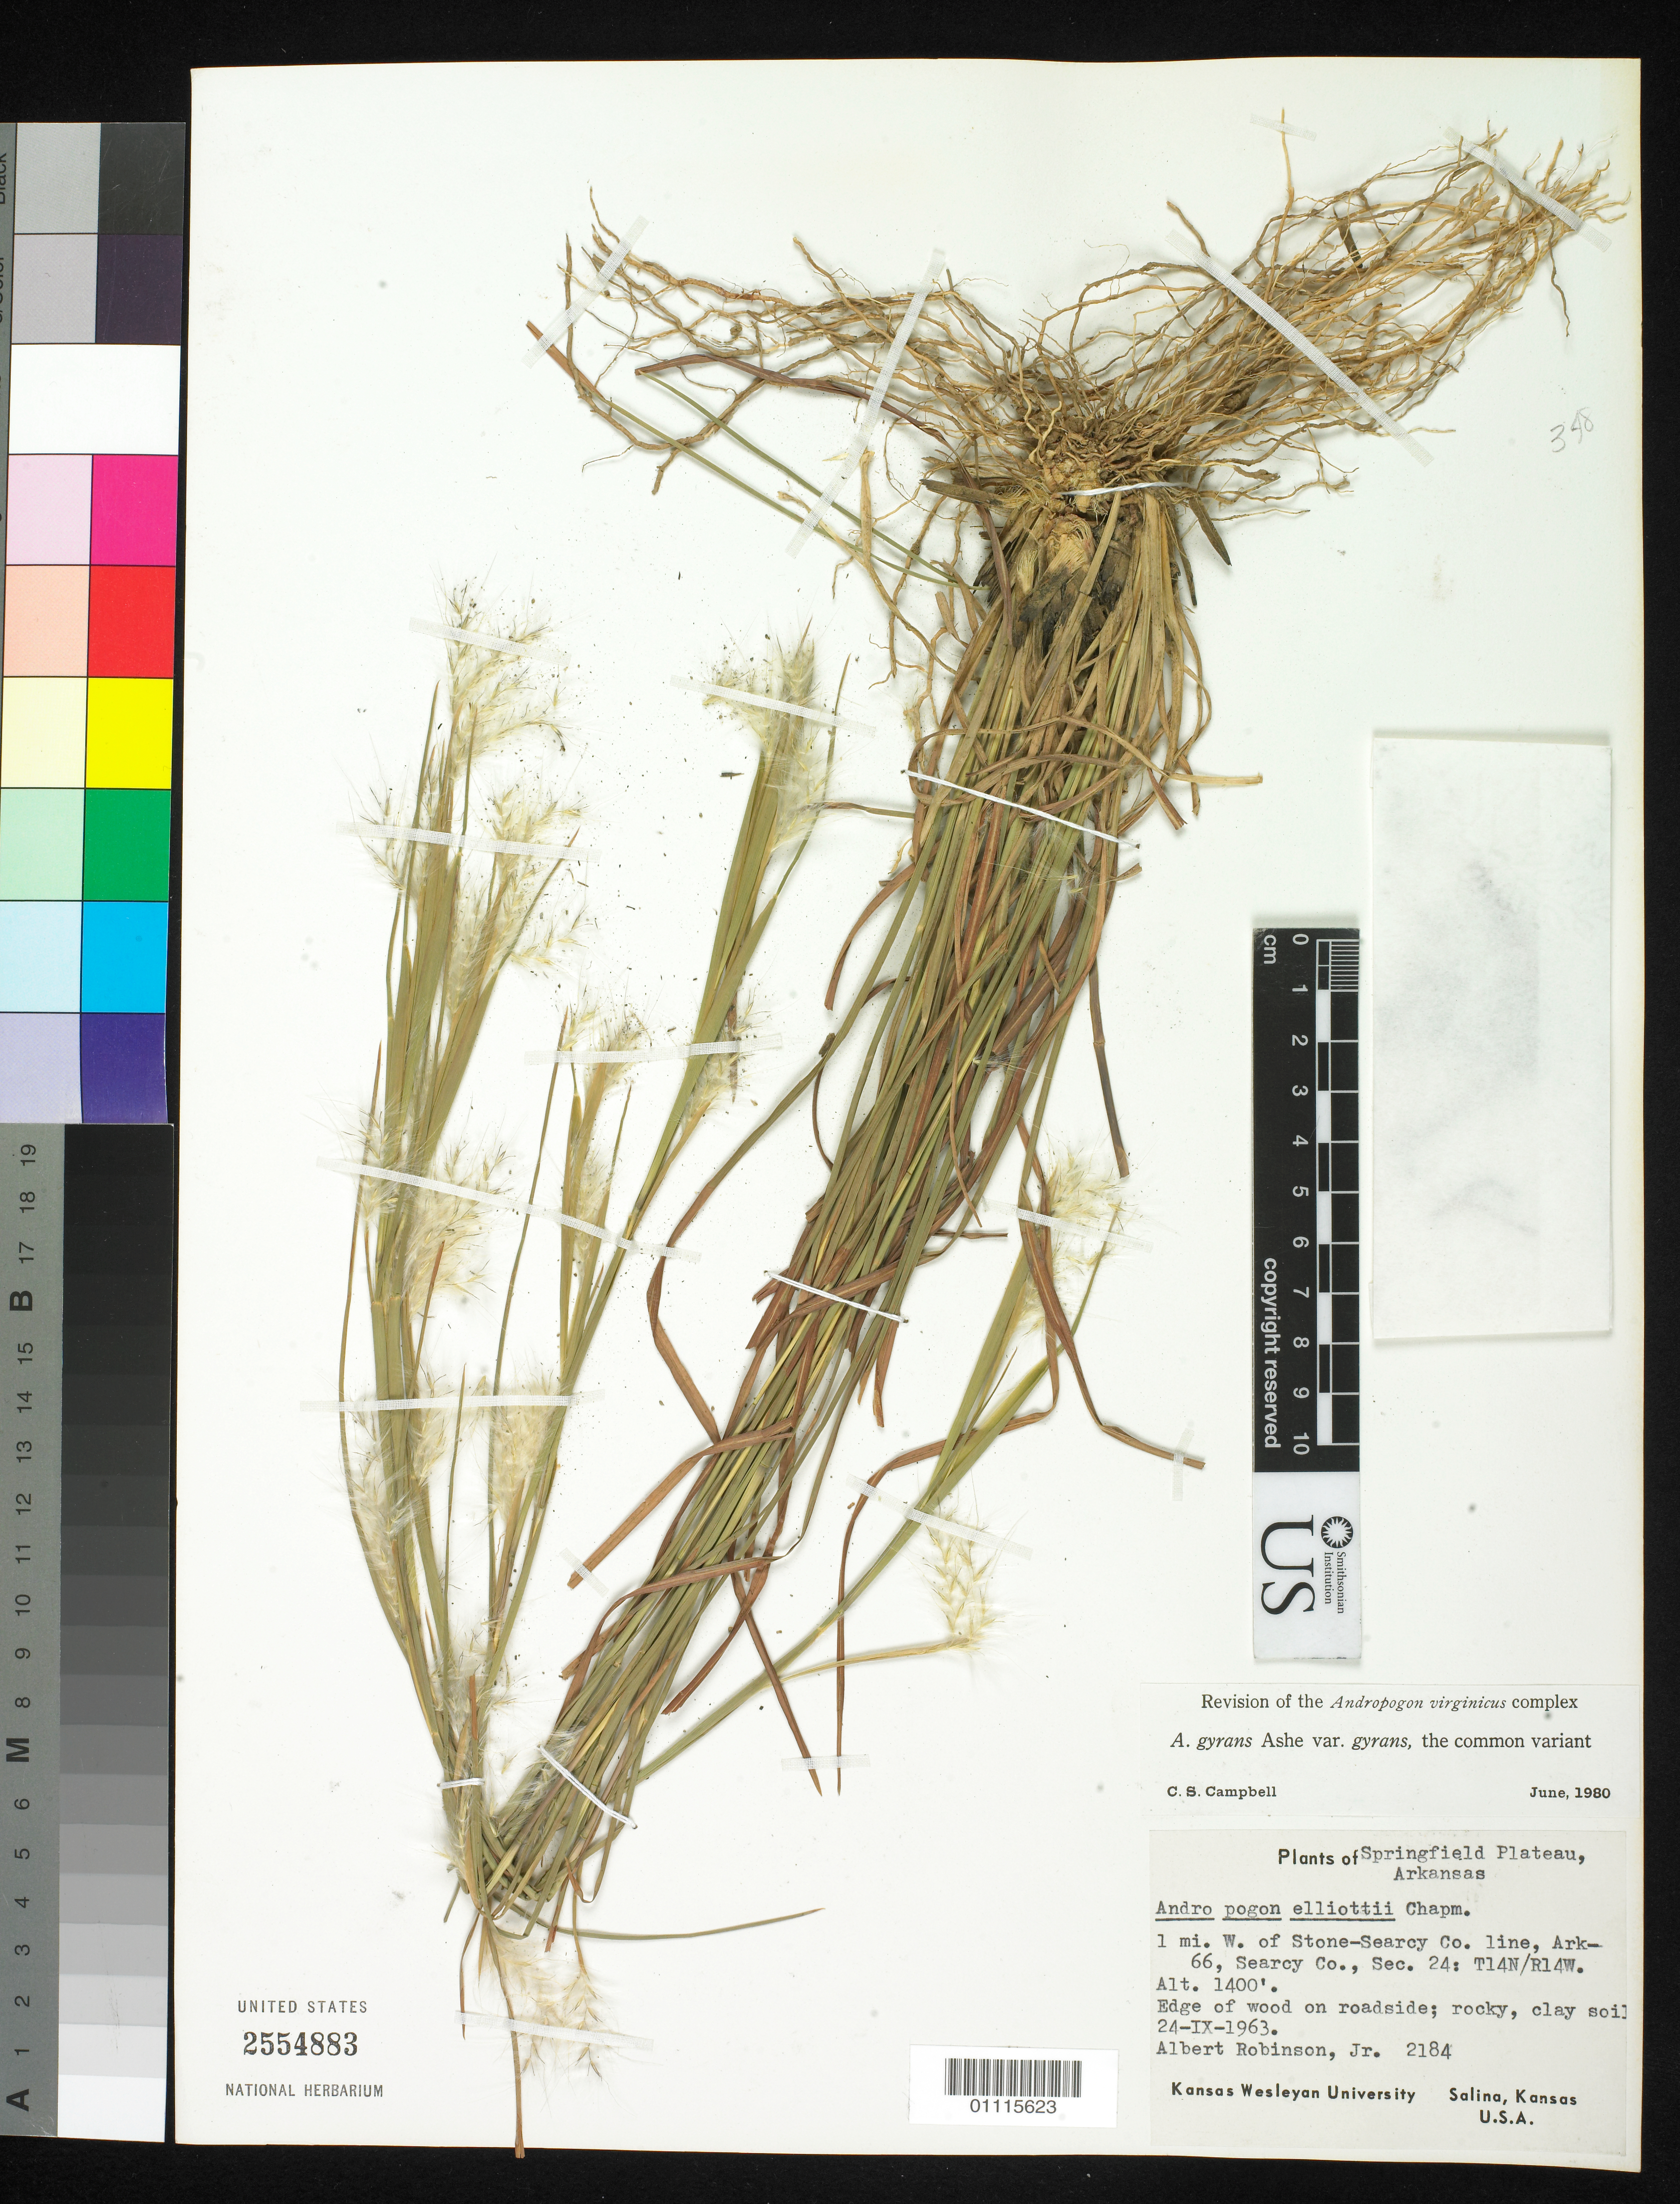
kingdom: Plantae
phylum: Tracheophyta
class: Liliopsida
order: Poales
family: Poaceae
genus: Andropogon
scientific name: Andropogon elliottii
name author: Chapm.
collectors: A. Robinson Jr.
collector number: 2184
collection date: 1963-09-24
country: United States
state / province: Arkansas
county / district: Searcy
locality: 1 mi. W of Stone-Searcy Co. line, Ark 66.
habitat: Edge of wood on roadside; rocky, clay soil.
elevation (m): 427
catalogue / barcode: US 2554883